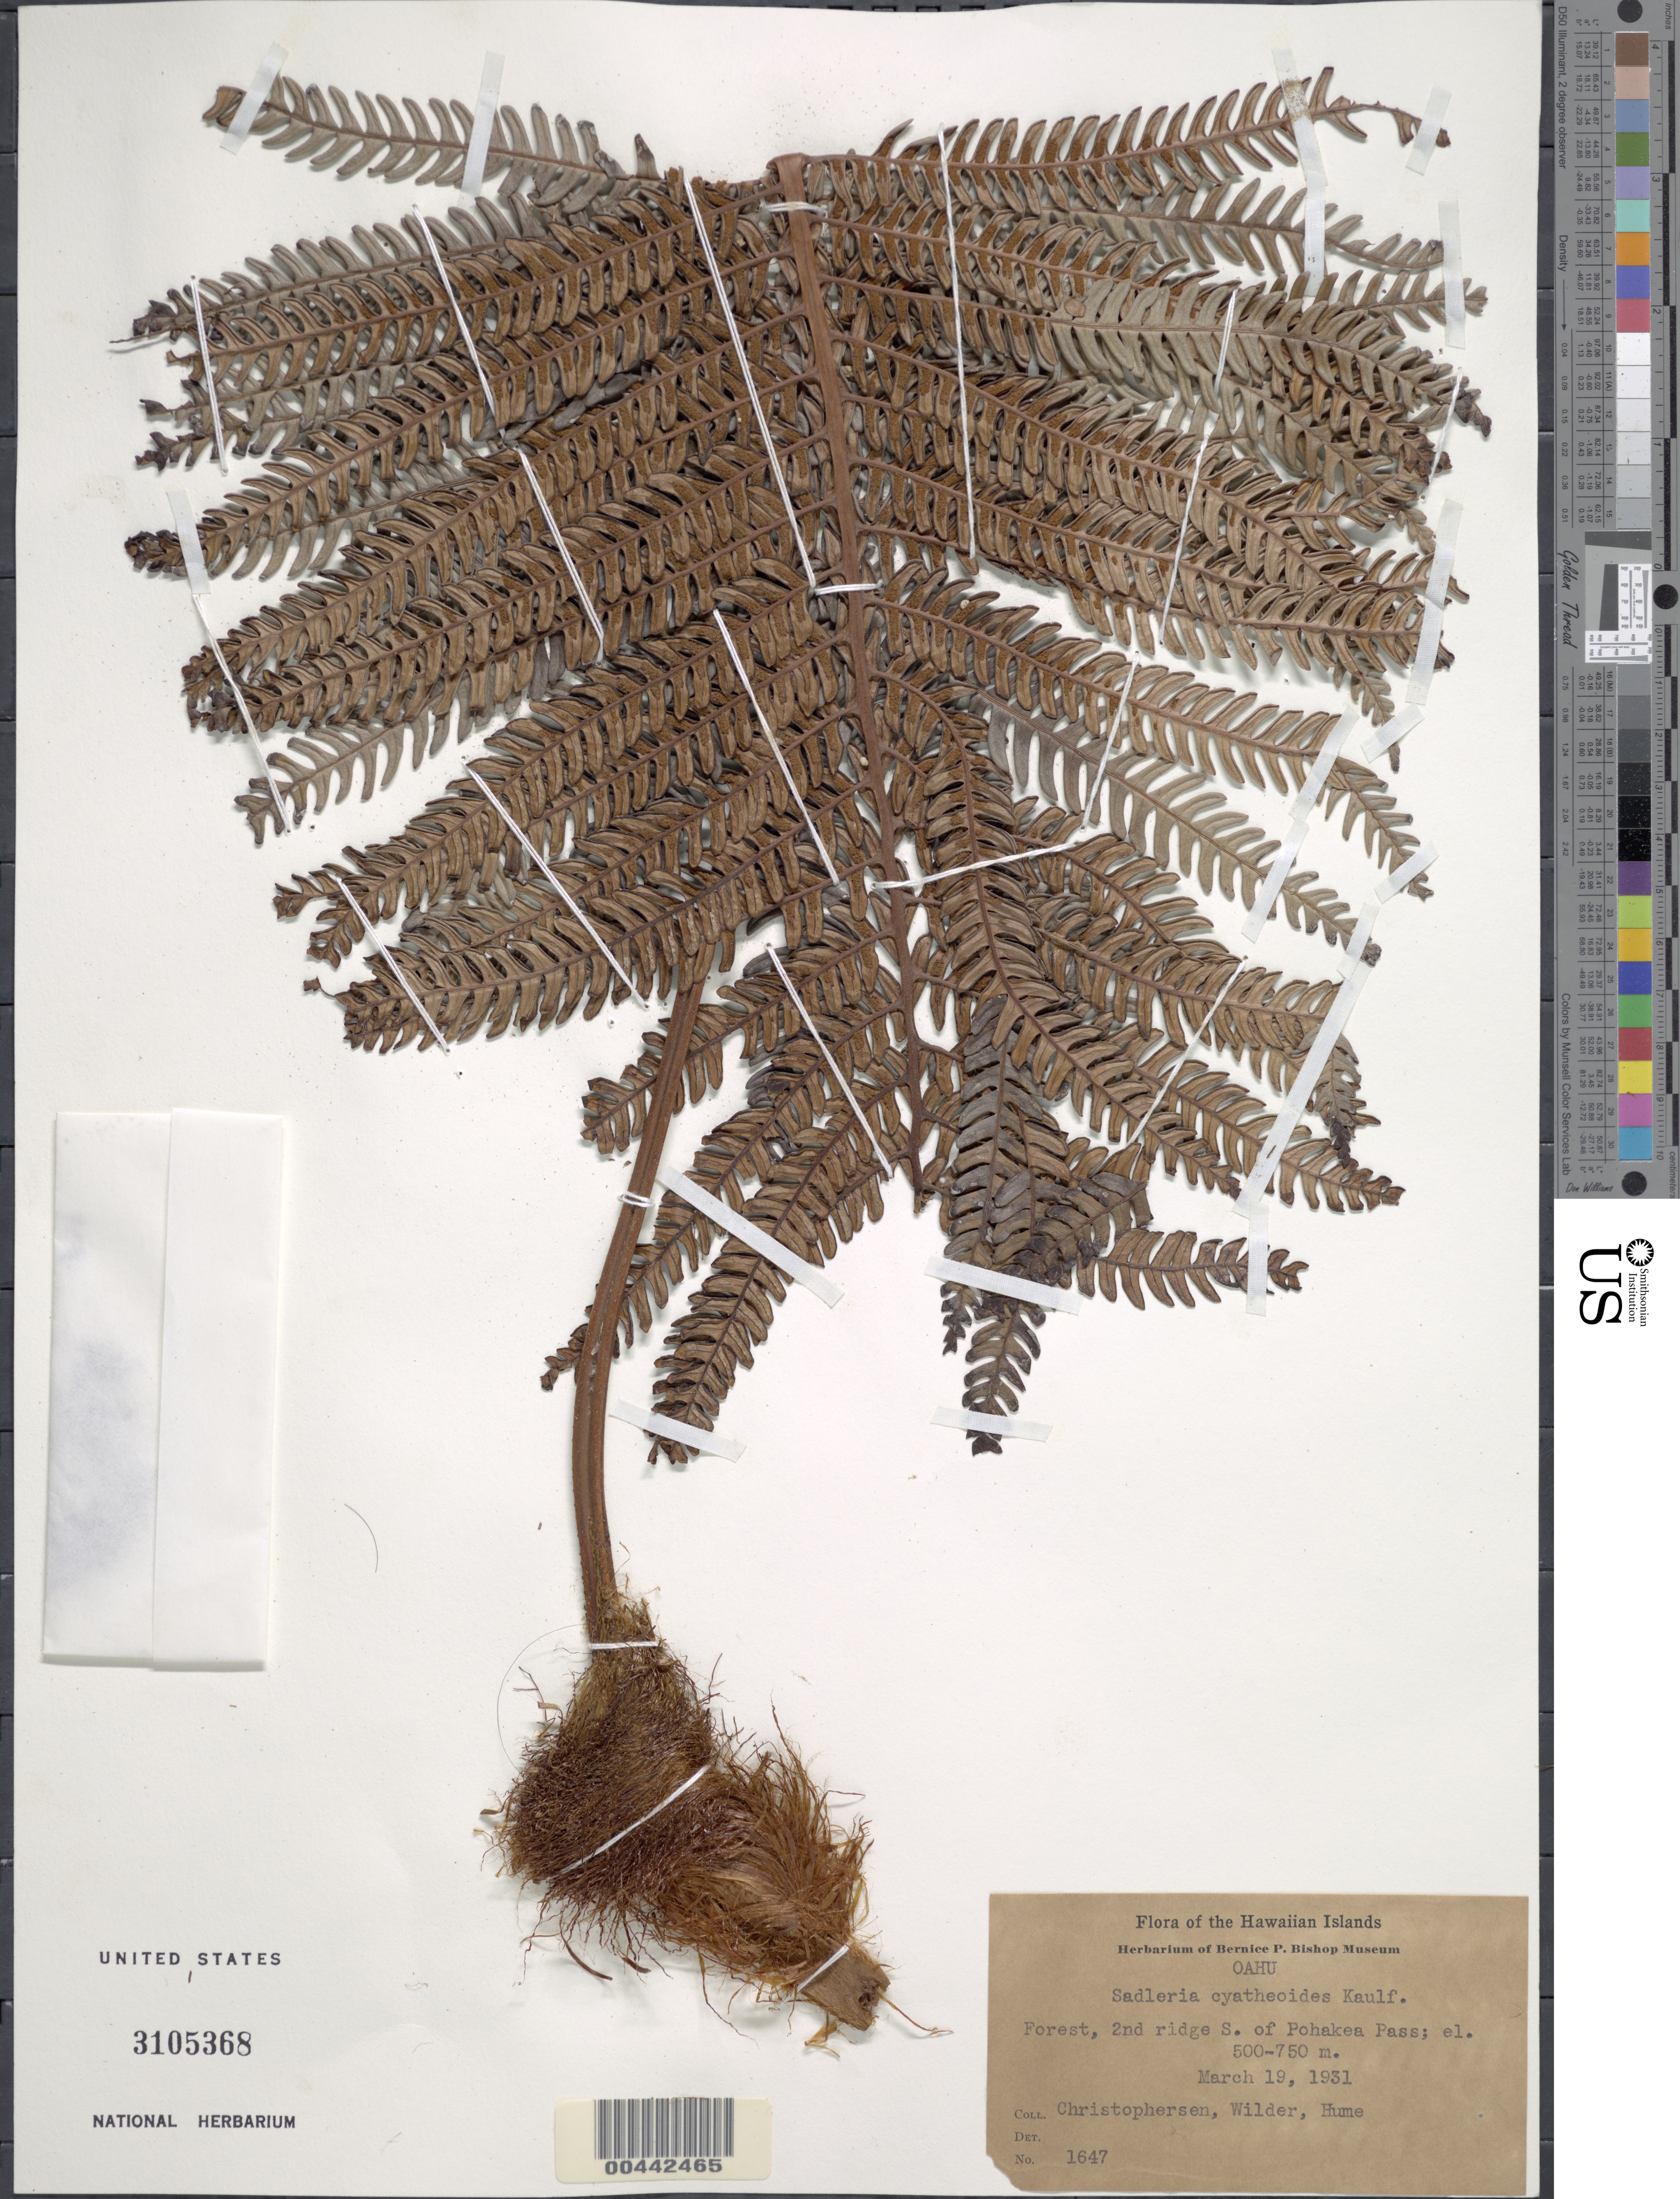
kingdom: Plantae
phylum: Tracheophyta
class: Polypodiopsida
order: Polypodiales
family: Blechnaceae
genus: Sadleria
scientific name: Sadleria cyatheoides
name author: Kaulf.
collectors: E. Christophersen, E. P. Hume & Wilder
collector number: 1647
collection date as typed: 19 Mar 1931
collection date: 1931-03-19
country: United States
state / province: Hawaii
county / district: Honolulu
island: Oahu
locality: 2nd ridge S of Pohakea Pass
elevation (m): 500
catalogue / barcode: US 3105368